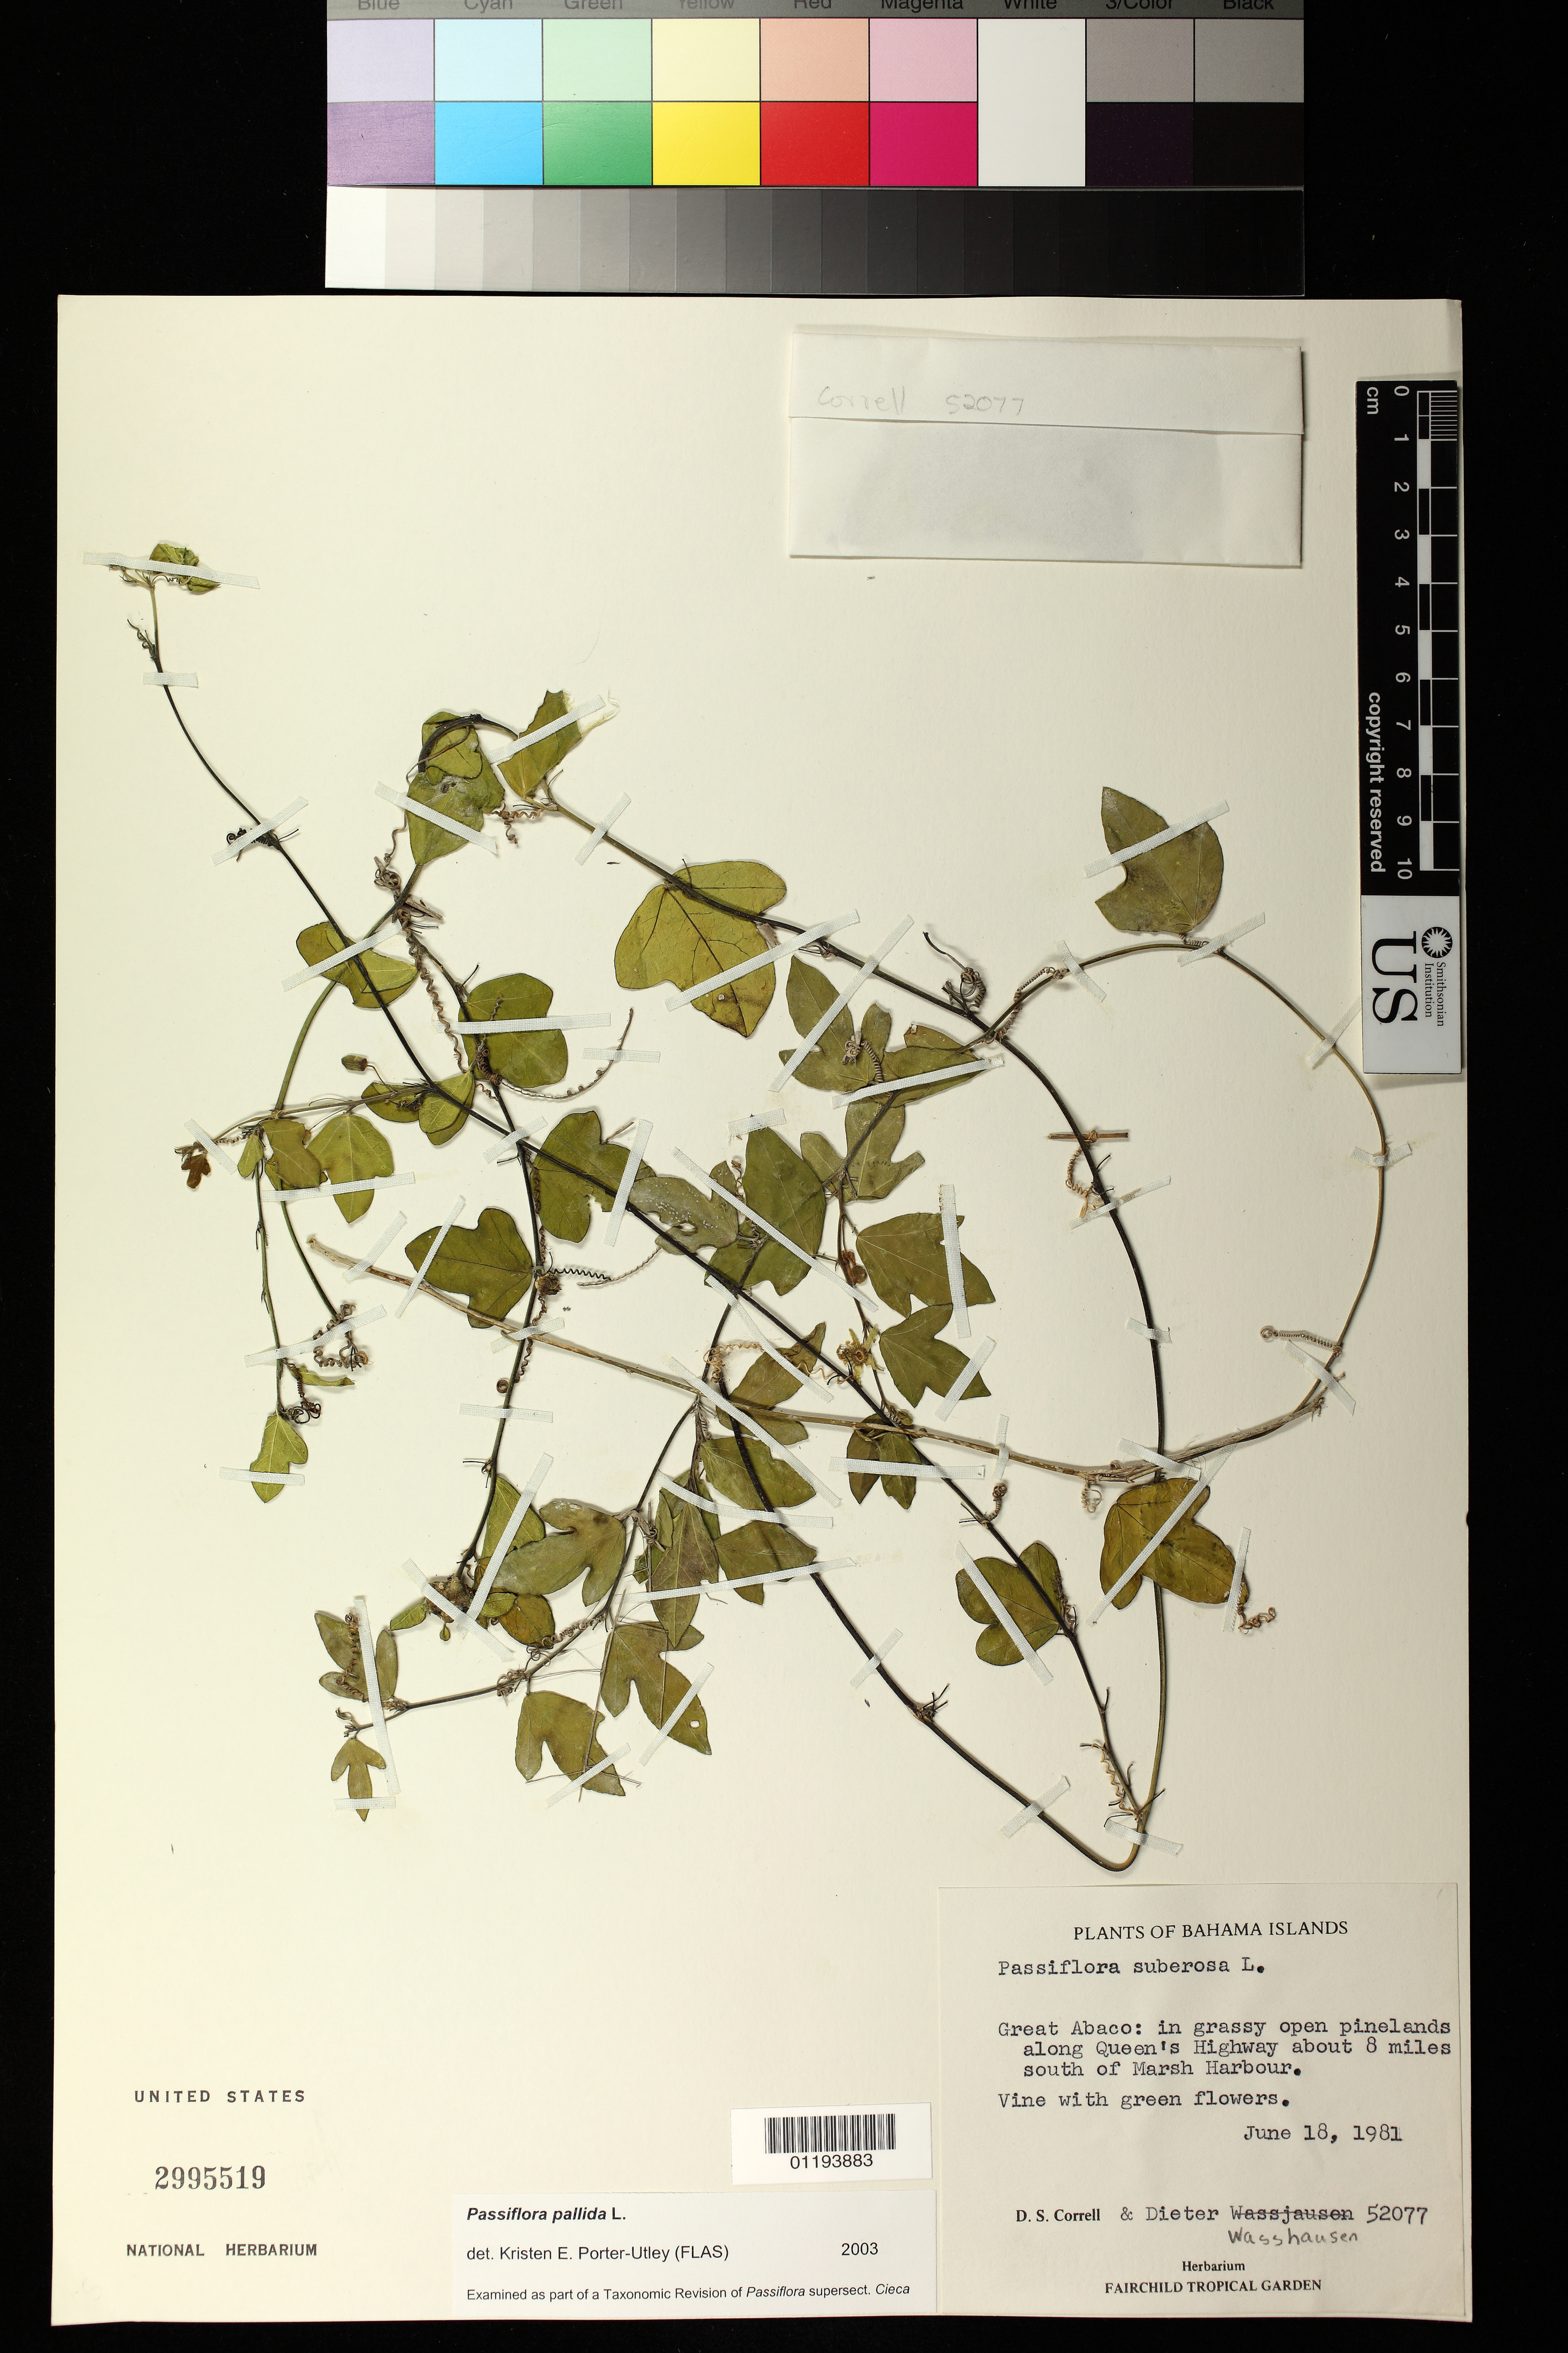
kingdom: Plantae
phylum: Tracheophyta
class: Magnoliopsida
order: Malpighiales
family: Passifloraceae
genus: Passiflora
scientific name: Passiflora pallida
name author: L.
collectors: D. S. Correll & D. C. Wasshausen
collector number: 52077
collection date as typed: Jun 18 1981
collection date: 1981-06-18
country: Bahamas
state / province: Central Abaco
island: Great Abaco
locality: Great Abaco: in grassy open pine lands along Queens Highway about 8 miles South of Marsh Harbour.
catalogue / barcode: US 2995519